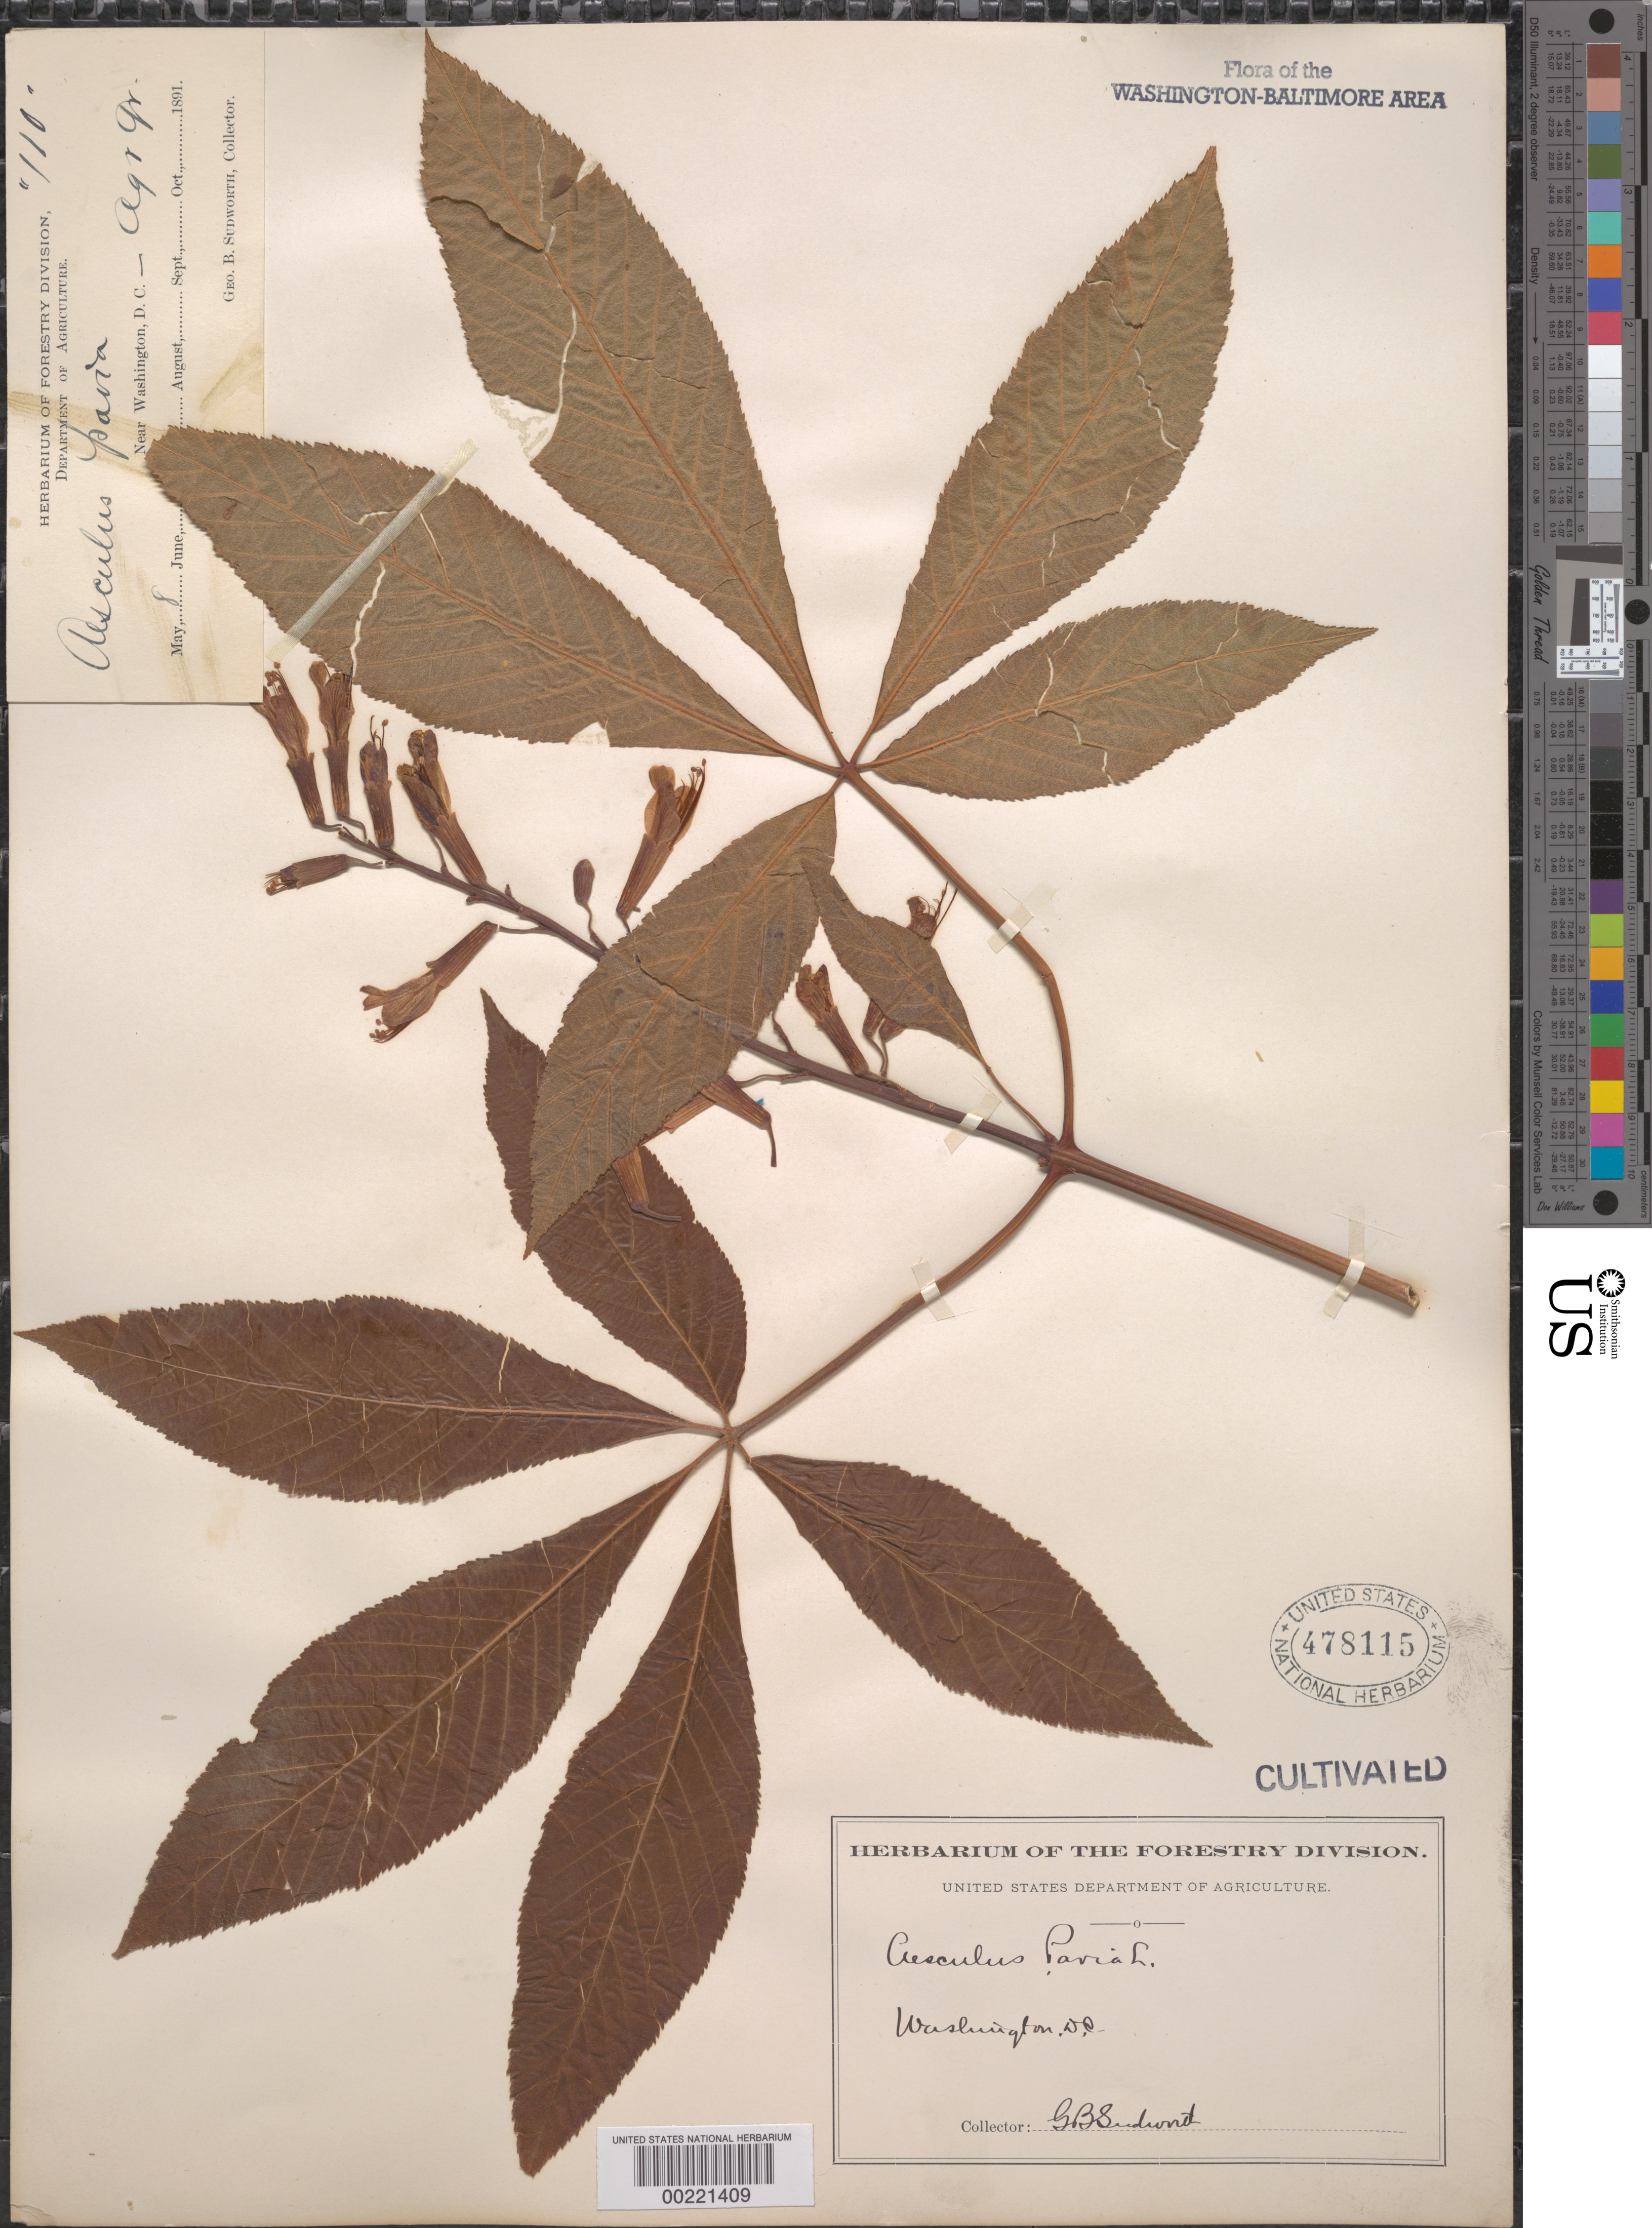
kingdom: Plantae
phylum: Tracheophyta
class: Magnoliopsida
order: Sapindales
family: Sapindaceae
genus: Aesculus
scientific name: Aesculus pavia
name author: L.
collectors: G. B. Sudworth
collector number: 110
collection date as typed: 08 May 1891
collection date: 1891-05-08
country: United States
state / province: District of Columbia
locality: Department of Agriculture grounds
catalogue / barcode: US 478115